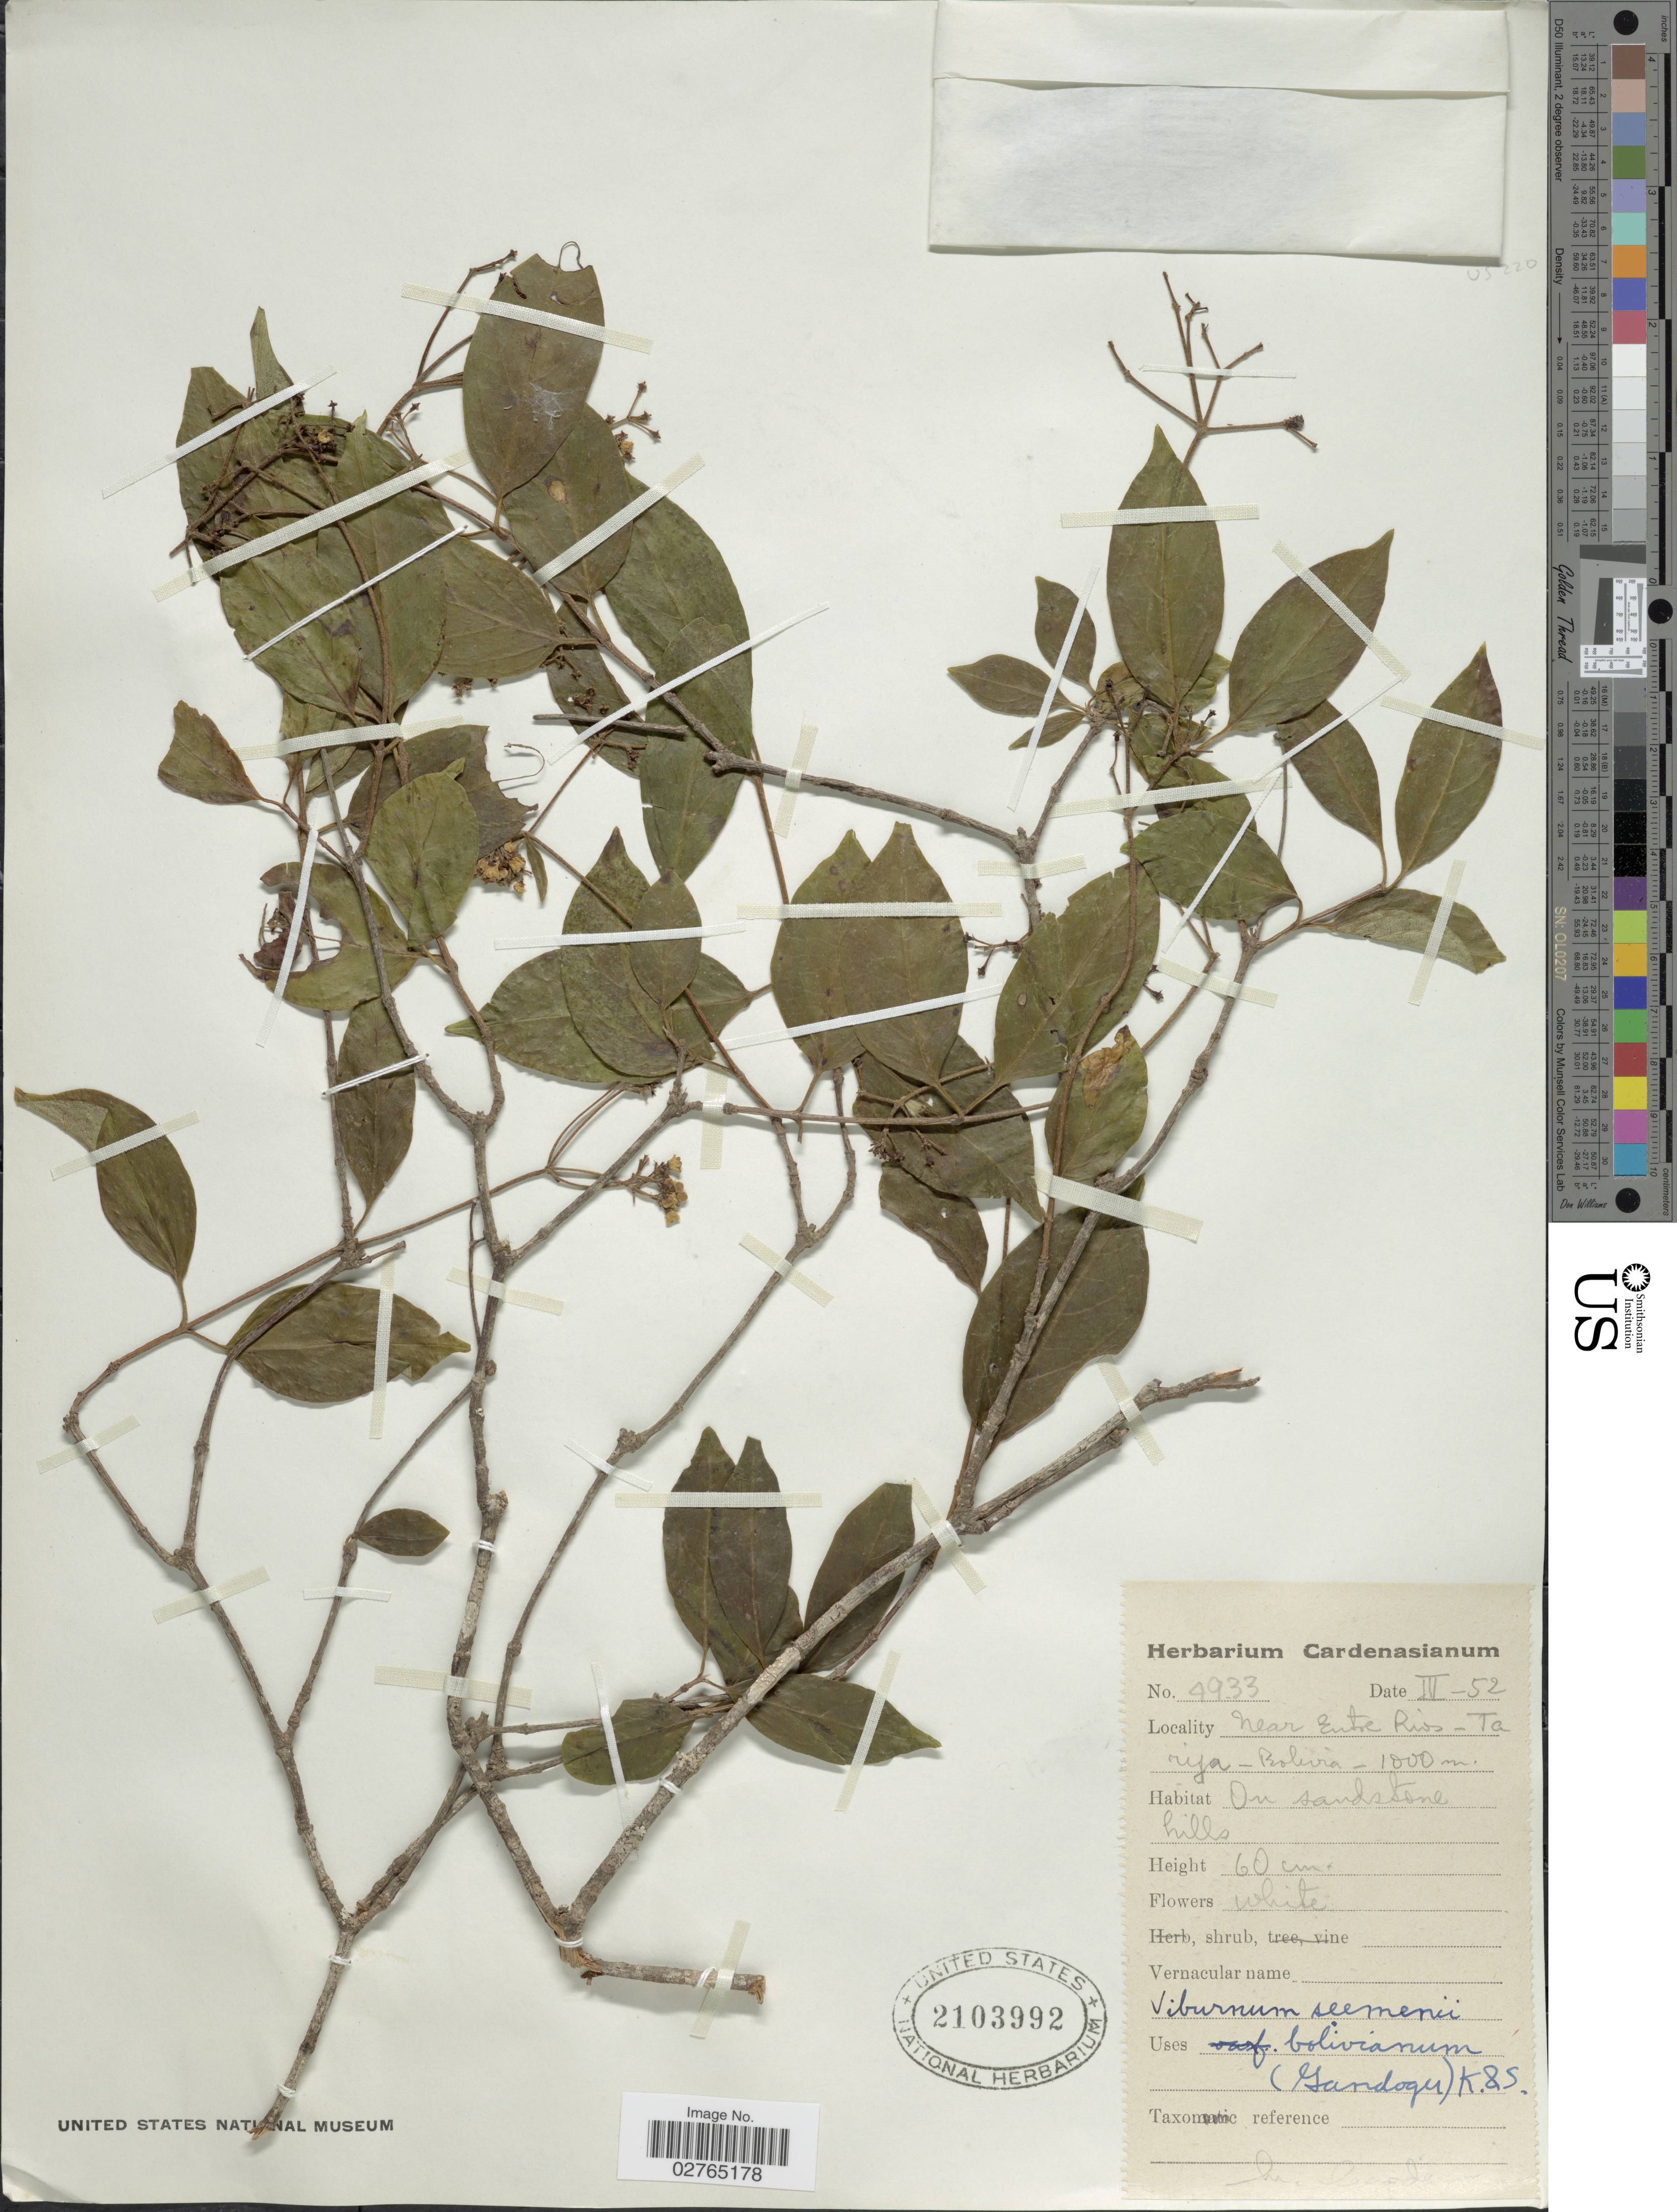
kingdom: Plantae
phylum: Tracheophyta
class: Magnoliopsida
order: Dipsacales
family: Viburnaceae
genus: Viburnum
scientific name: Viburnum seemenii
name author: Graebn. in Urb.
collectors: M. Cárdenas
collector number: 4933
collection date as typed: Transcribed d/m/y: /4/52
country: Bolivia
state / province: Tarija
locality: Near Entre Rios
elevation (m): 1000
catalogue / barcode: US 2103992